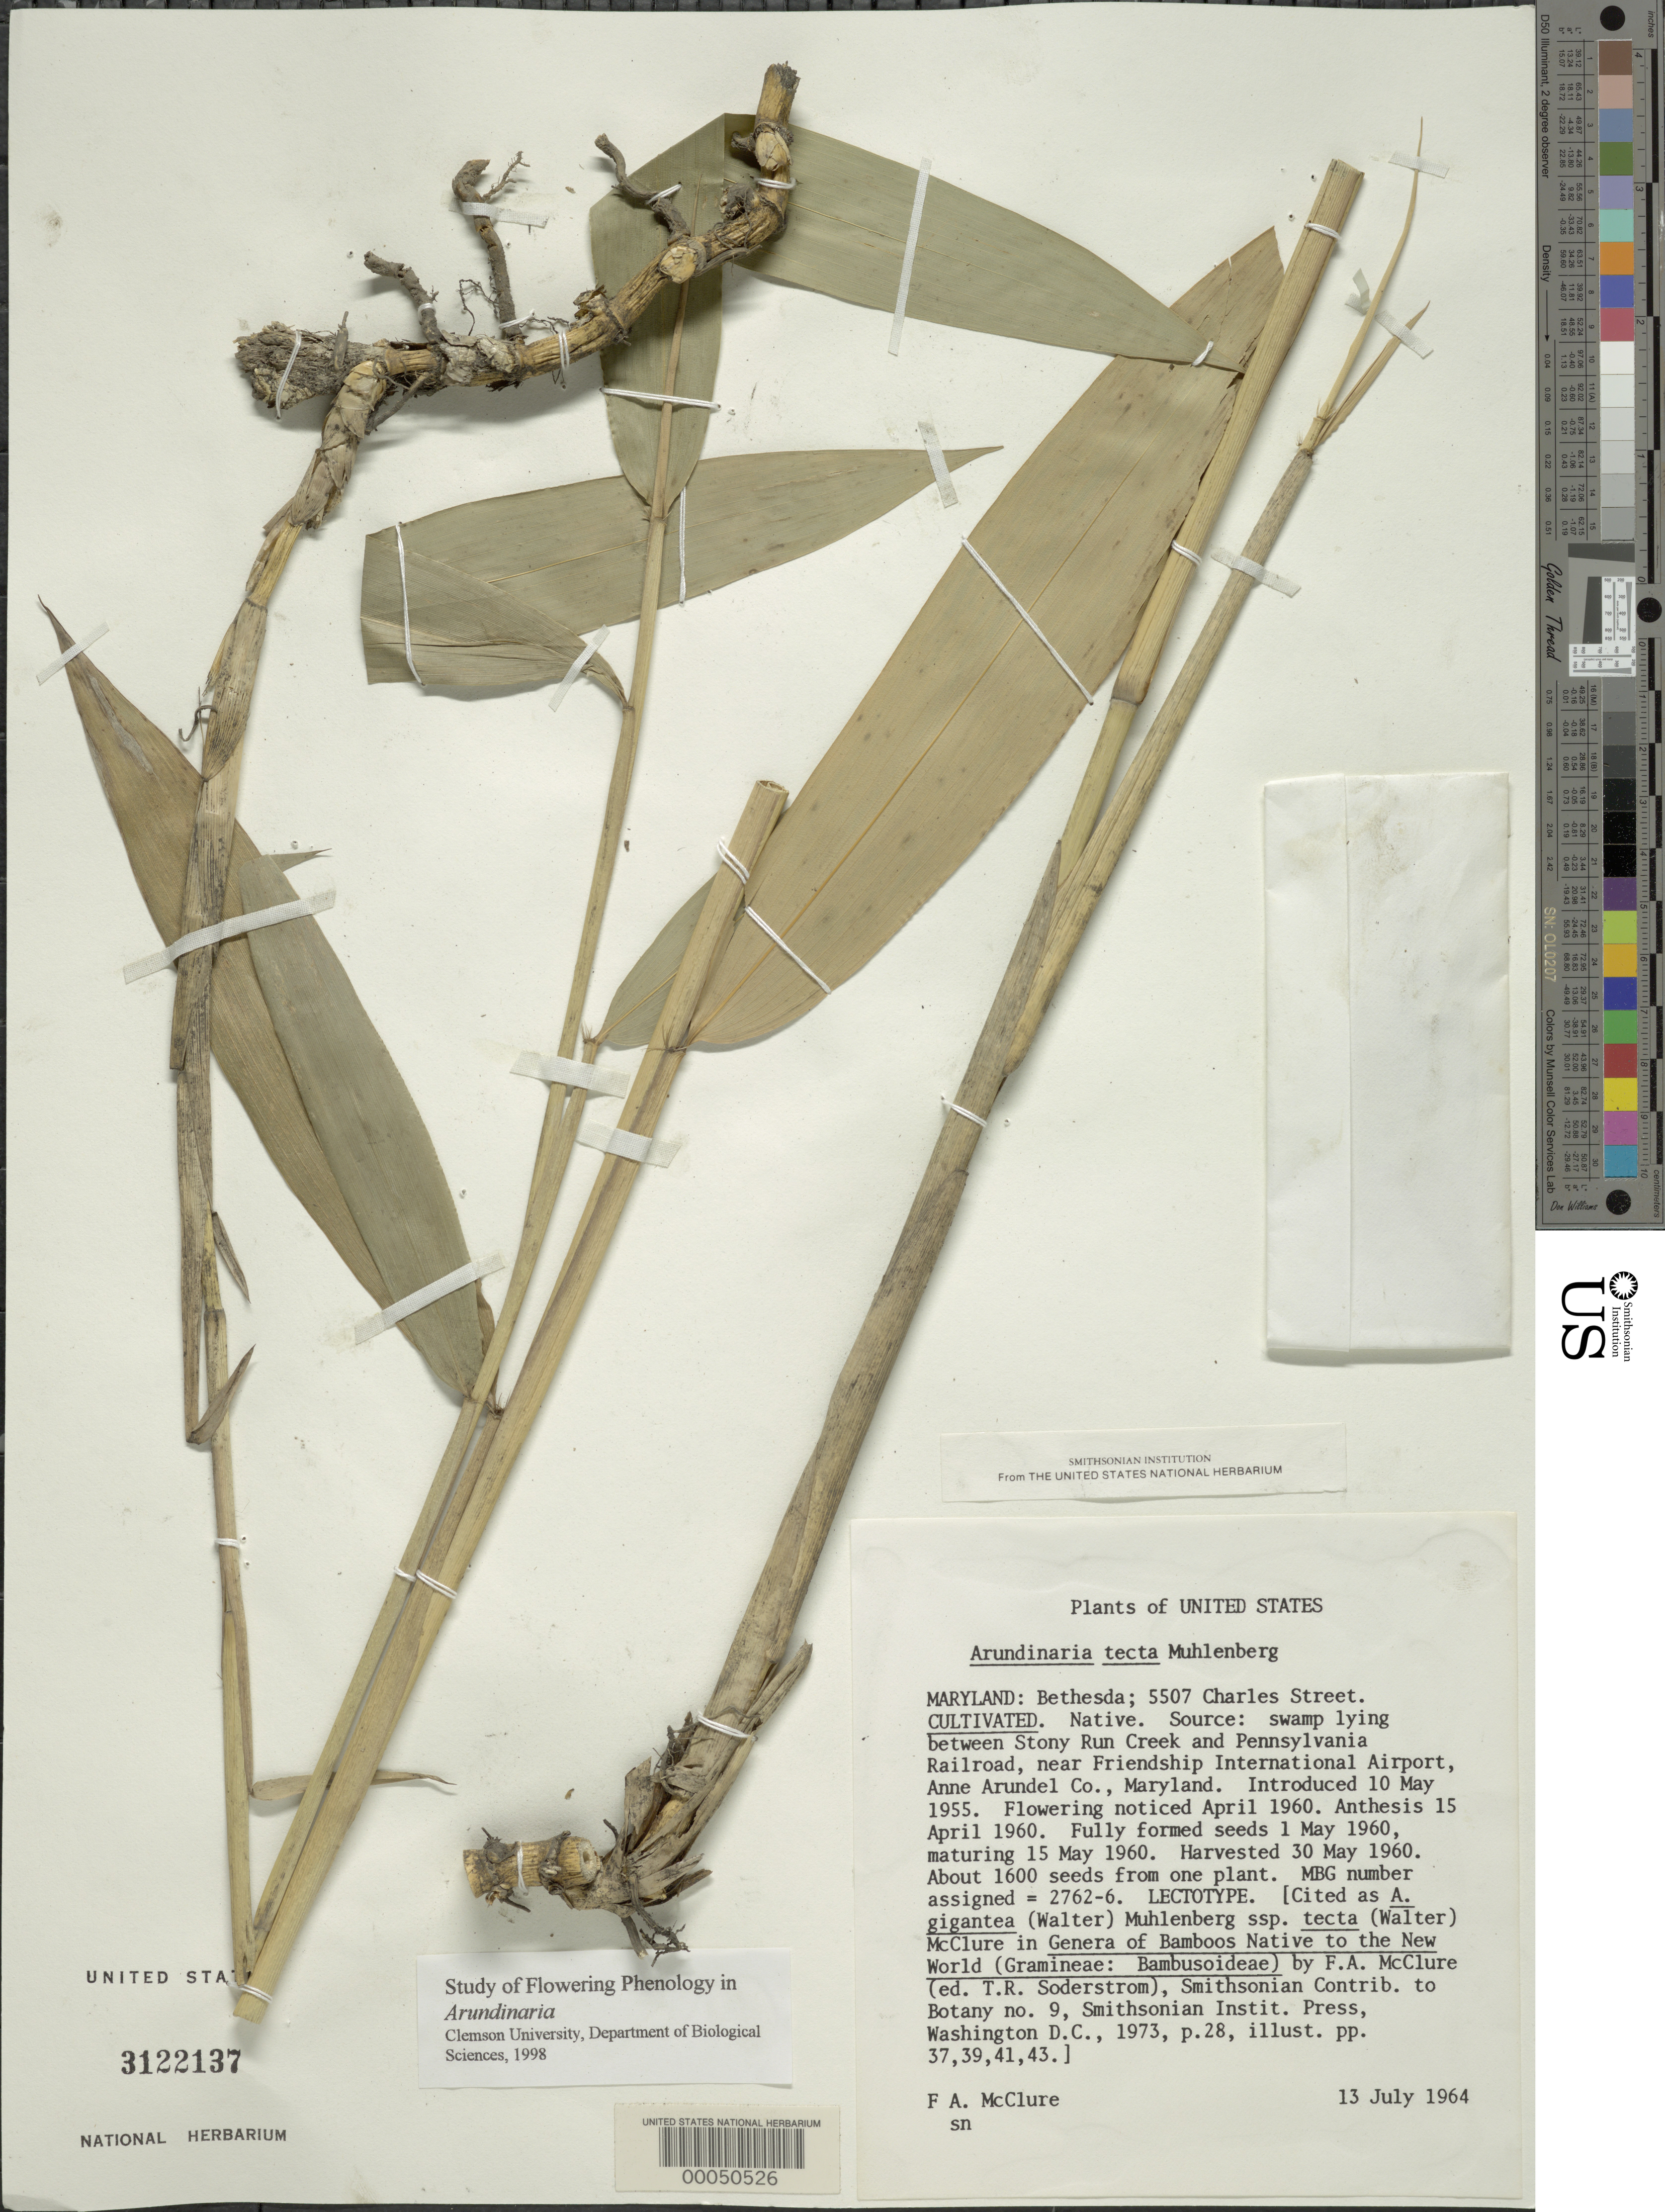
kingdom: Plantae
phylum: Tracheophyta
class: Liliopsida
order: Poales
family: Poaceae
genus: Arundinaria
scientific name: Arundinaria tecta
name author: (Walter) Muhl.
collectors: F. A. McClure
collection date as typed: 13 Jul 1964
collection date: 1964-07-13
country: United States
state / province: Maryland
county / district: Montgomery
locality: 5507 Charles Street, Bethesda (McClure's garden)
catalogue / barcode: US 3122137